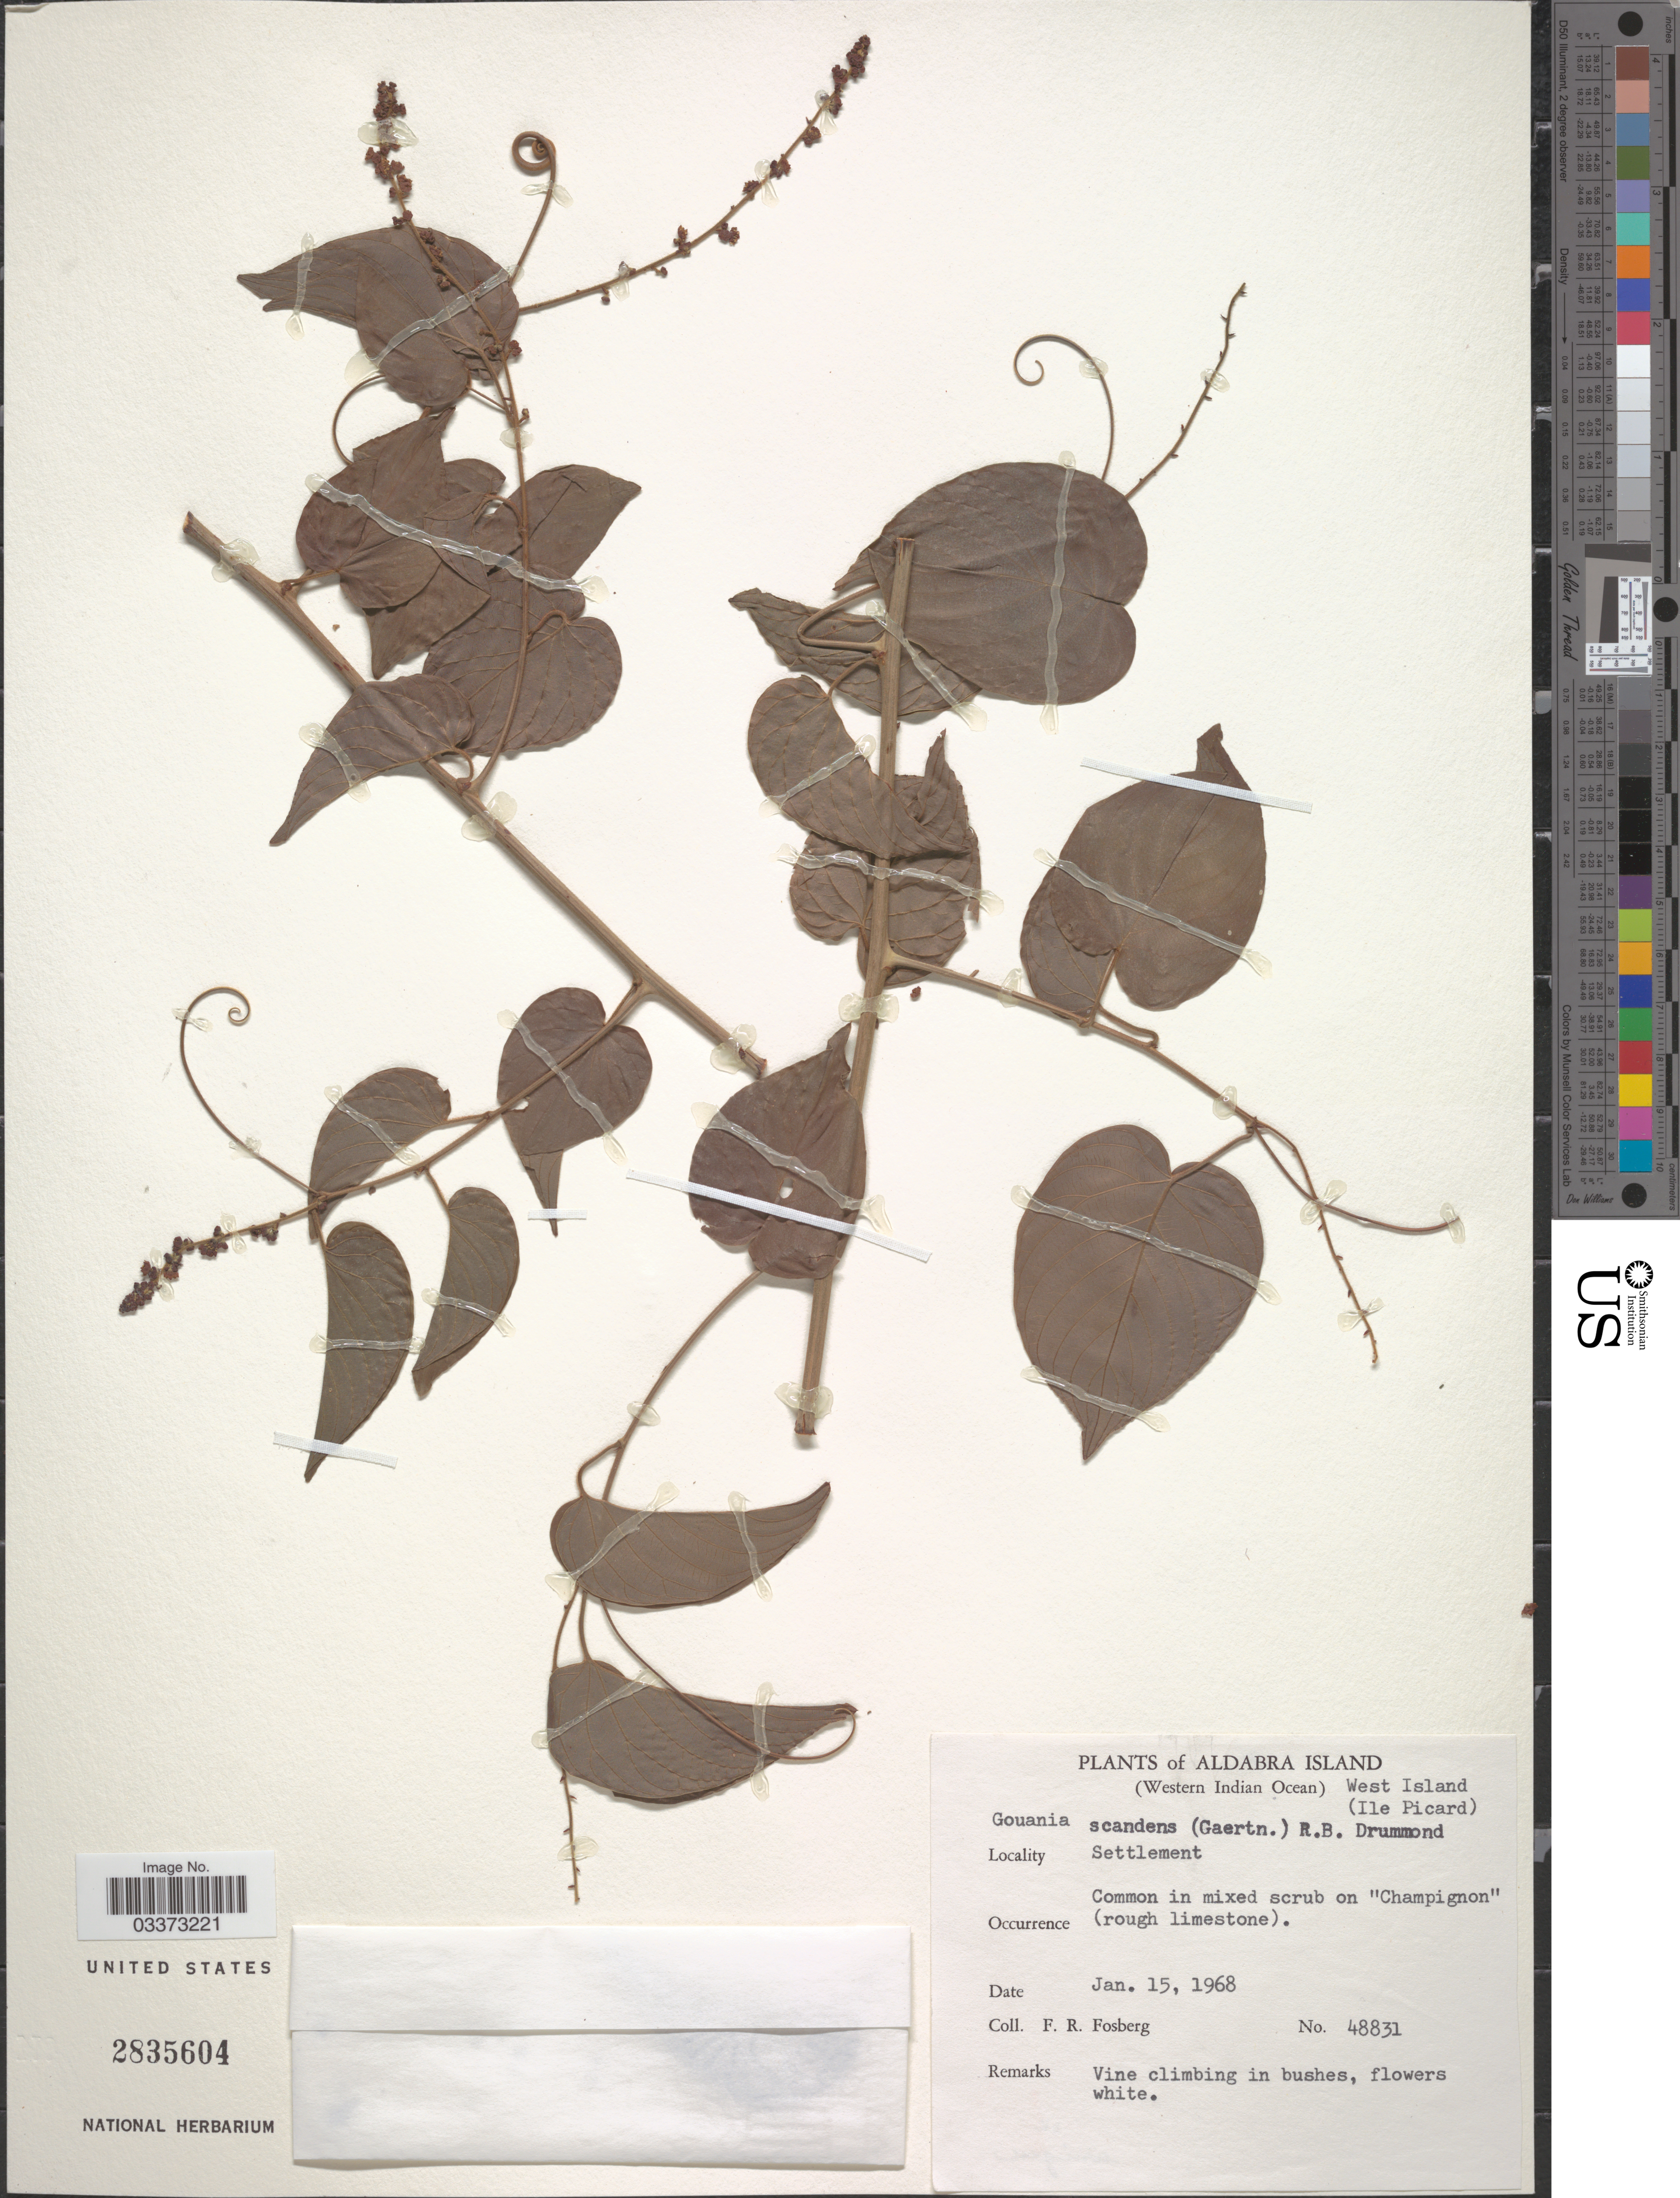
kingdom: Plantae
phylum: Tracheophyta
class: Magnoliopsida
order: Rosales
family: Rhamnaceae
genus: Gouania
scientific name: Gouania scandens subsp. scandens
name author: (Gaertn.) R.B. Drumm.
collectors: F. R. Fosberg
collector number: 48831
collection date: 1968-01-15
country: Seychelles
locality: Aldabra Island (Western Indian Ocean). West Island (Ile Picard). Settlement.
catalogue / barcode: US 2835604